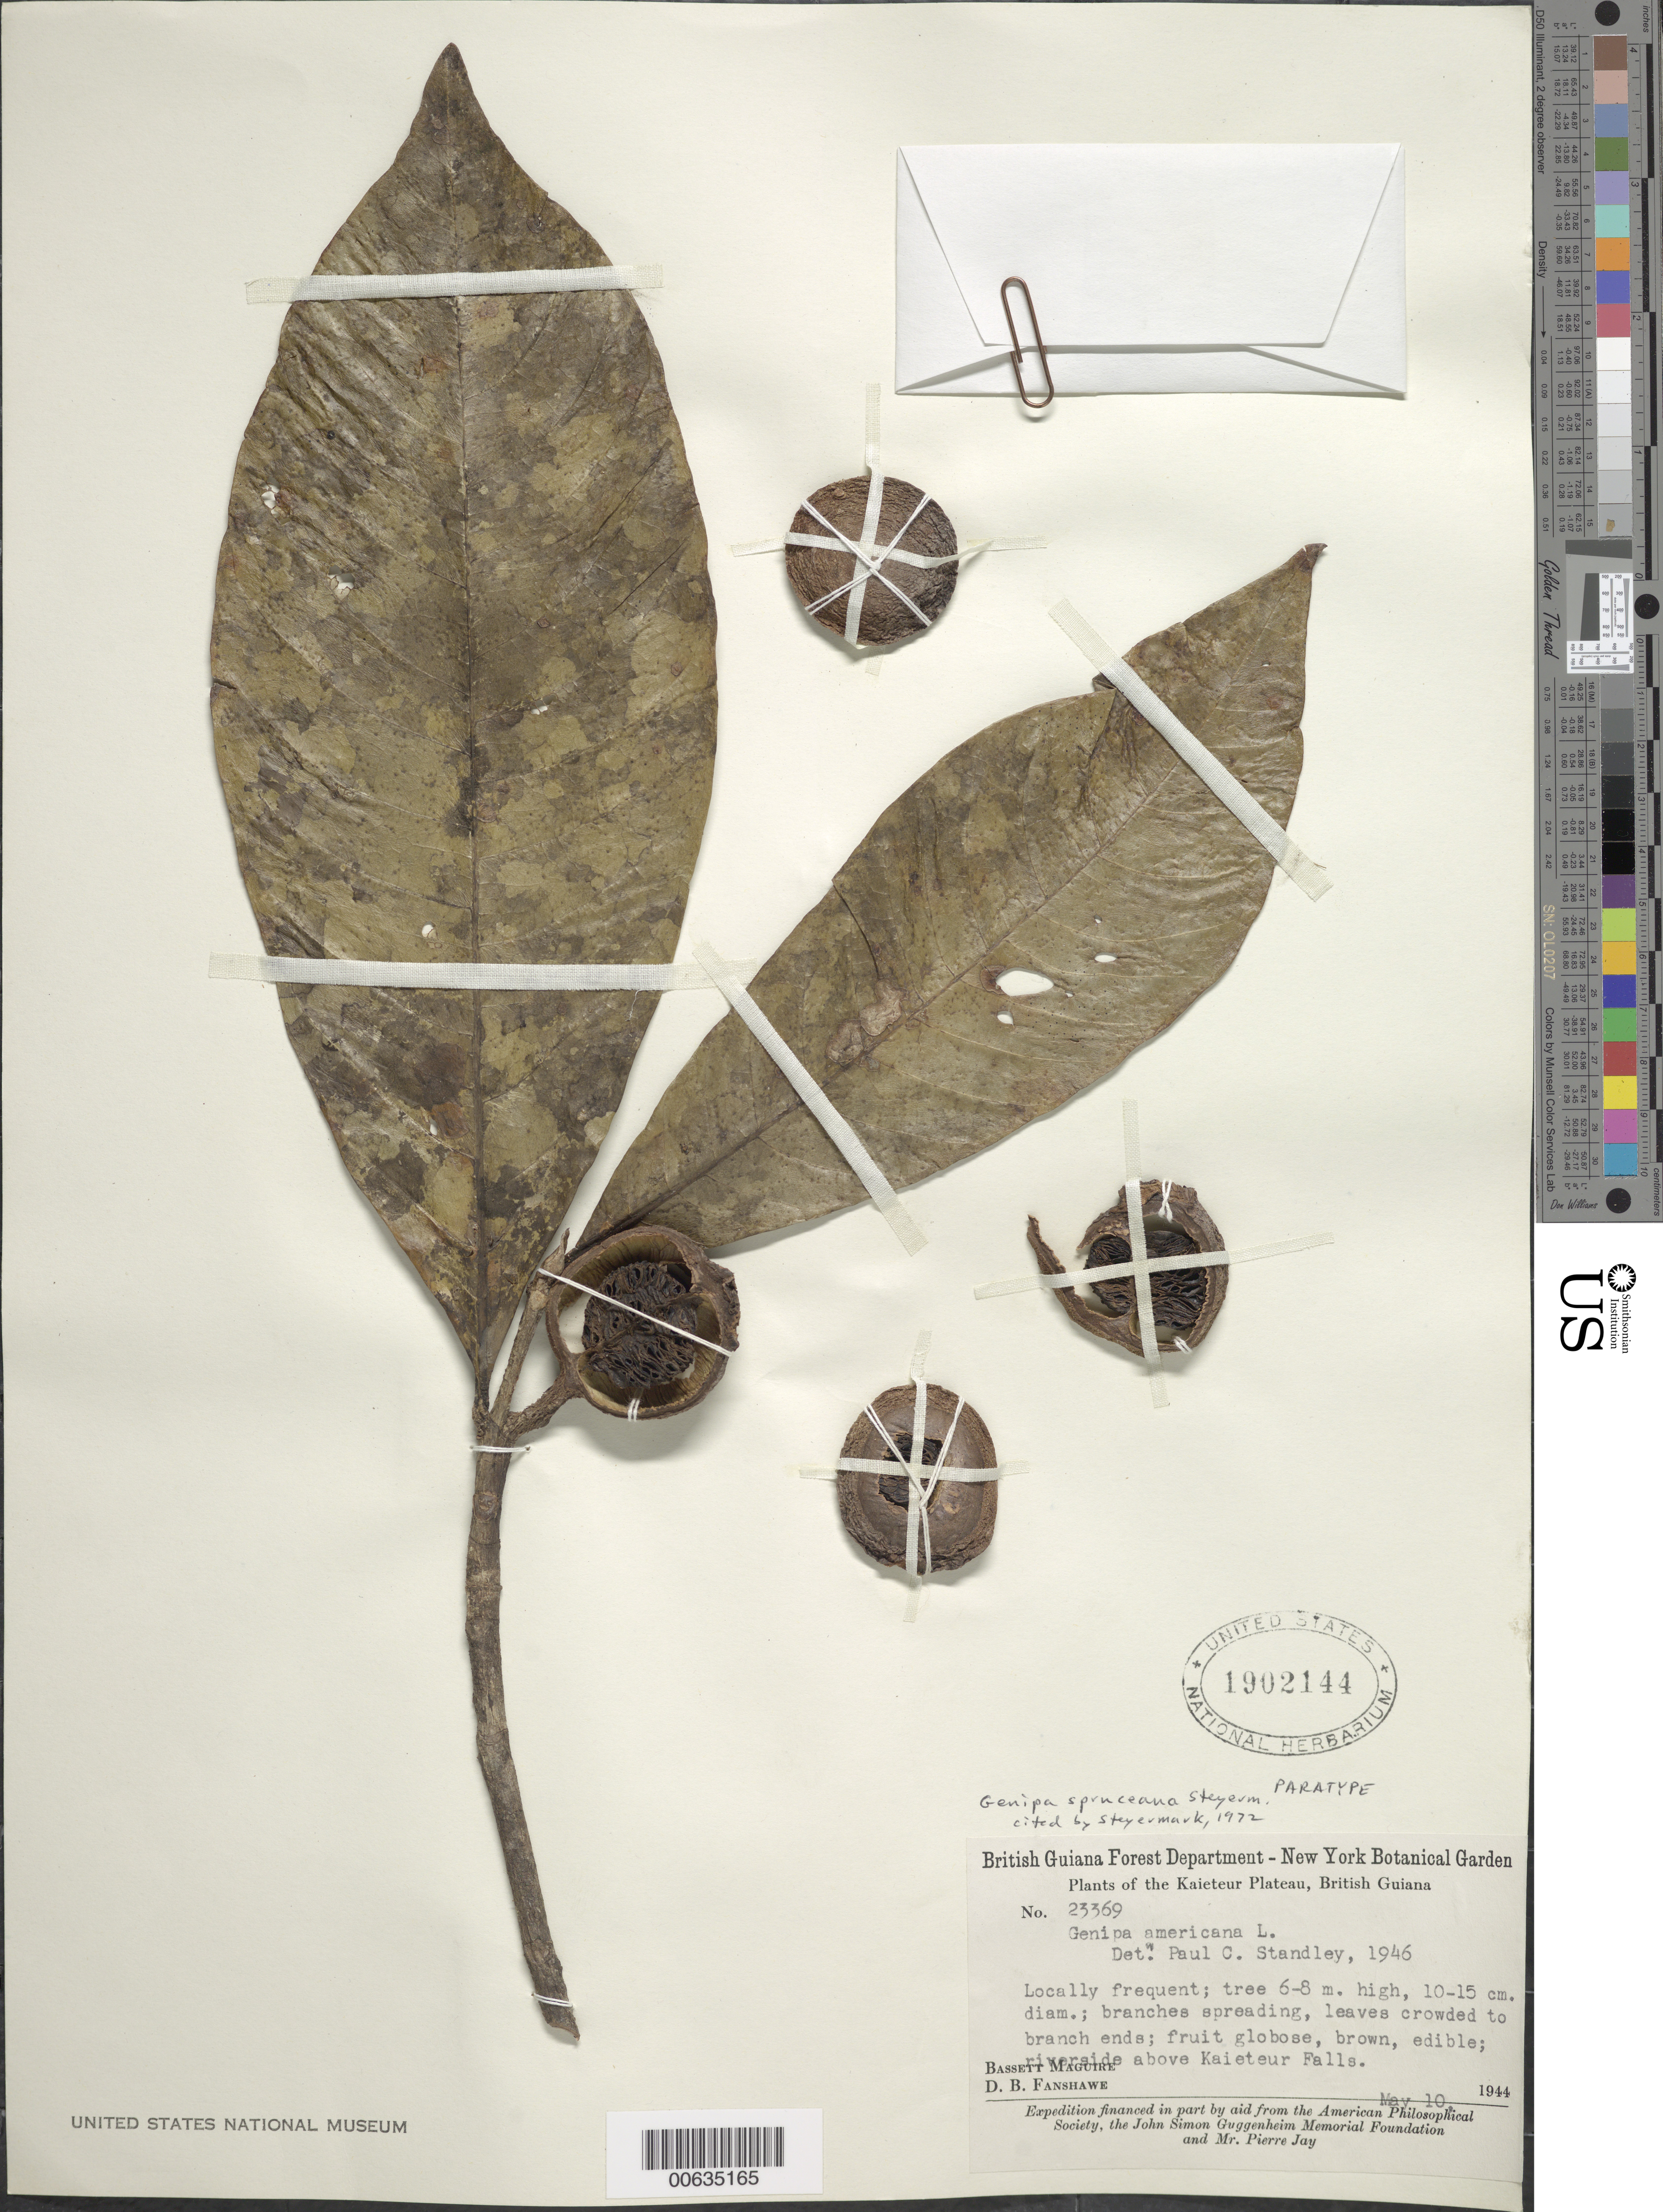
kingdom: Plantae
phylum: Tracheophyta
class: Magnoliopsida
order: Gentianales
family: Rubiaceae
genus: Genipa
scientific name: Genipa spruceana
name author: Steyerm.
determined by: Steyermark, Julian A., (VEN)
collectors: B. Maguire & D. B. Fanshawe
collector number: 23369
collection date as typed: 10-May-44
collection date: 1944-05-10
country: Guyana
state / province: Potaro-Siparuni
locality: Kaieteur Plateau, above Kaietuk, along Potaro River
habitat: Riverside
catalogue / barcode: US 1902144